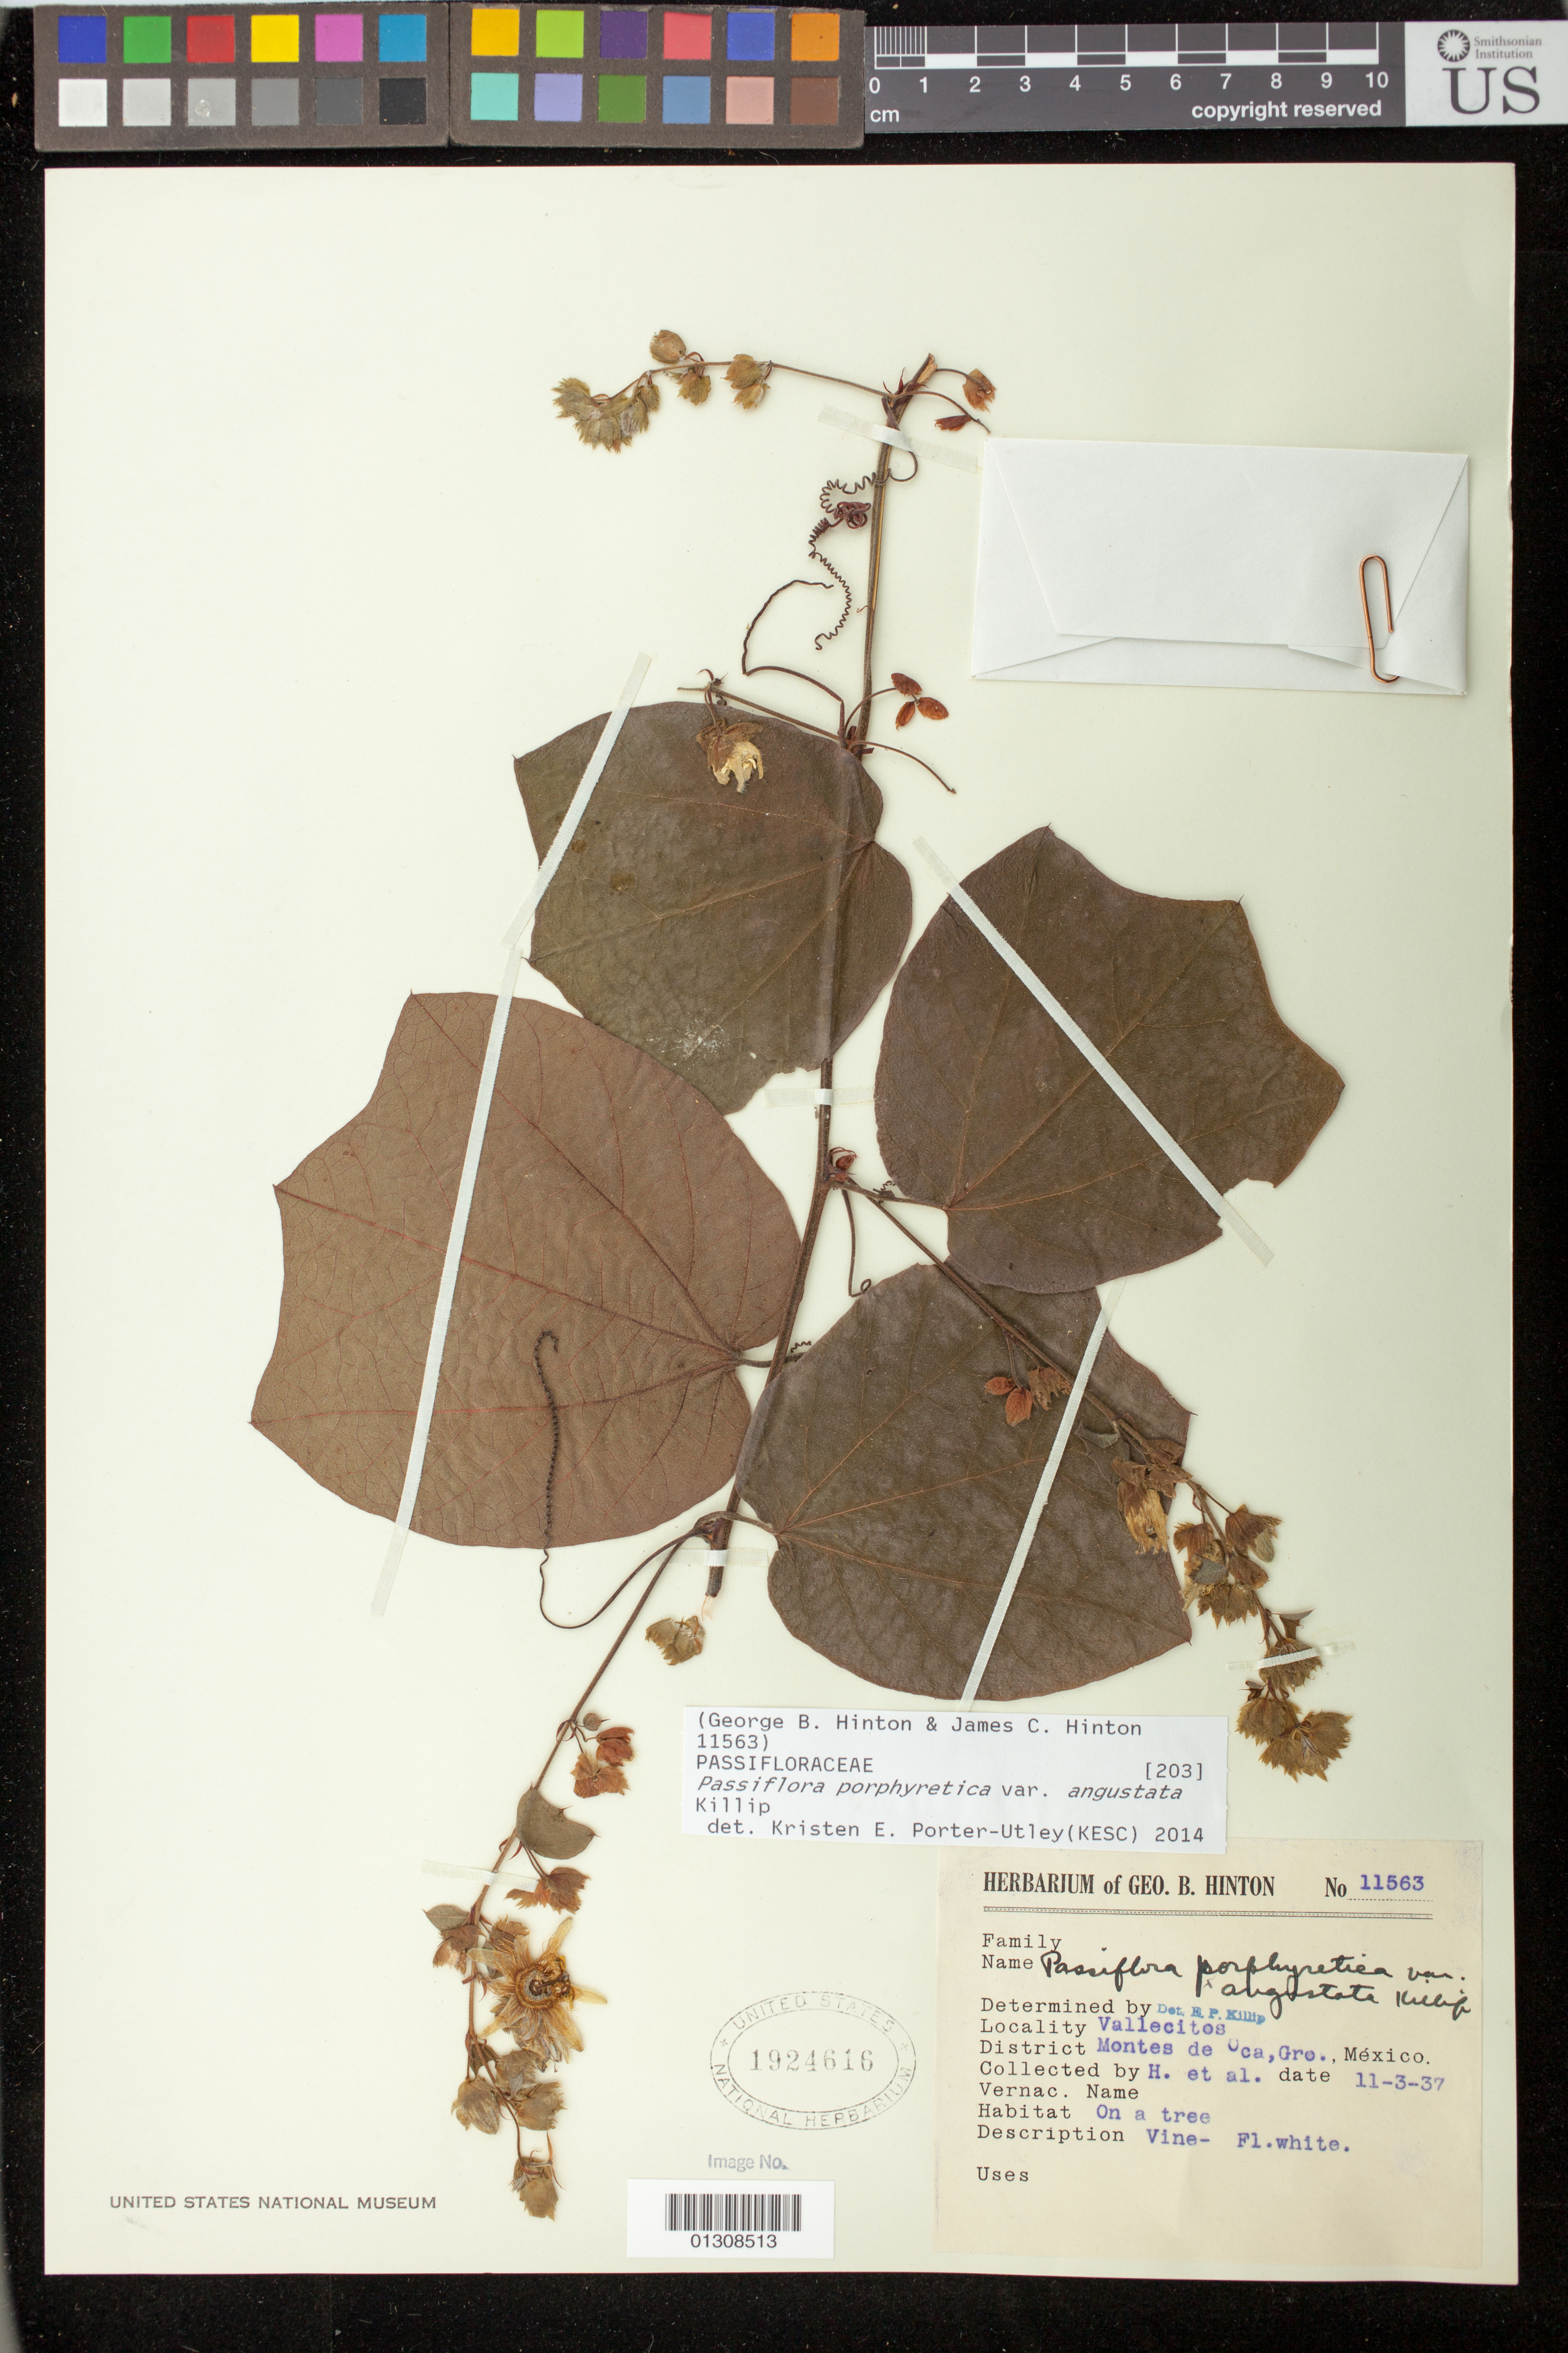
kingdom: Plantae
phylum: Tracheophyta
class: Magnoliopsida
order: Malpighiales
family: Passifloraceae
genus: Passiflora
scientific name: Passiflora porphyretica var. angustata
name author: Killip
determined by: Porter-Utley, K. E.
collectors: H. et al.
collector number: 11563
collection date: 1937-11-03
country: México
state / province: Guerrero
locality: Vallecites, Montes de ca. Gro.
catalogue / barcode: US 1924616